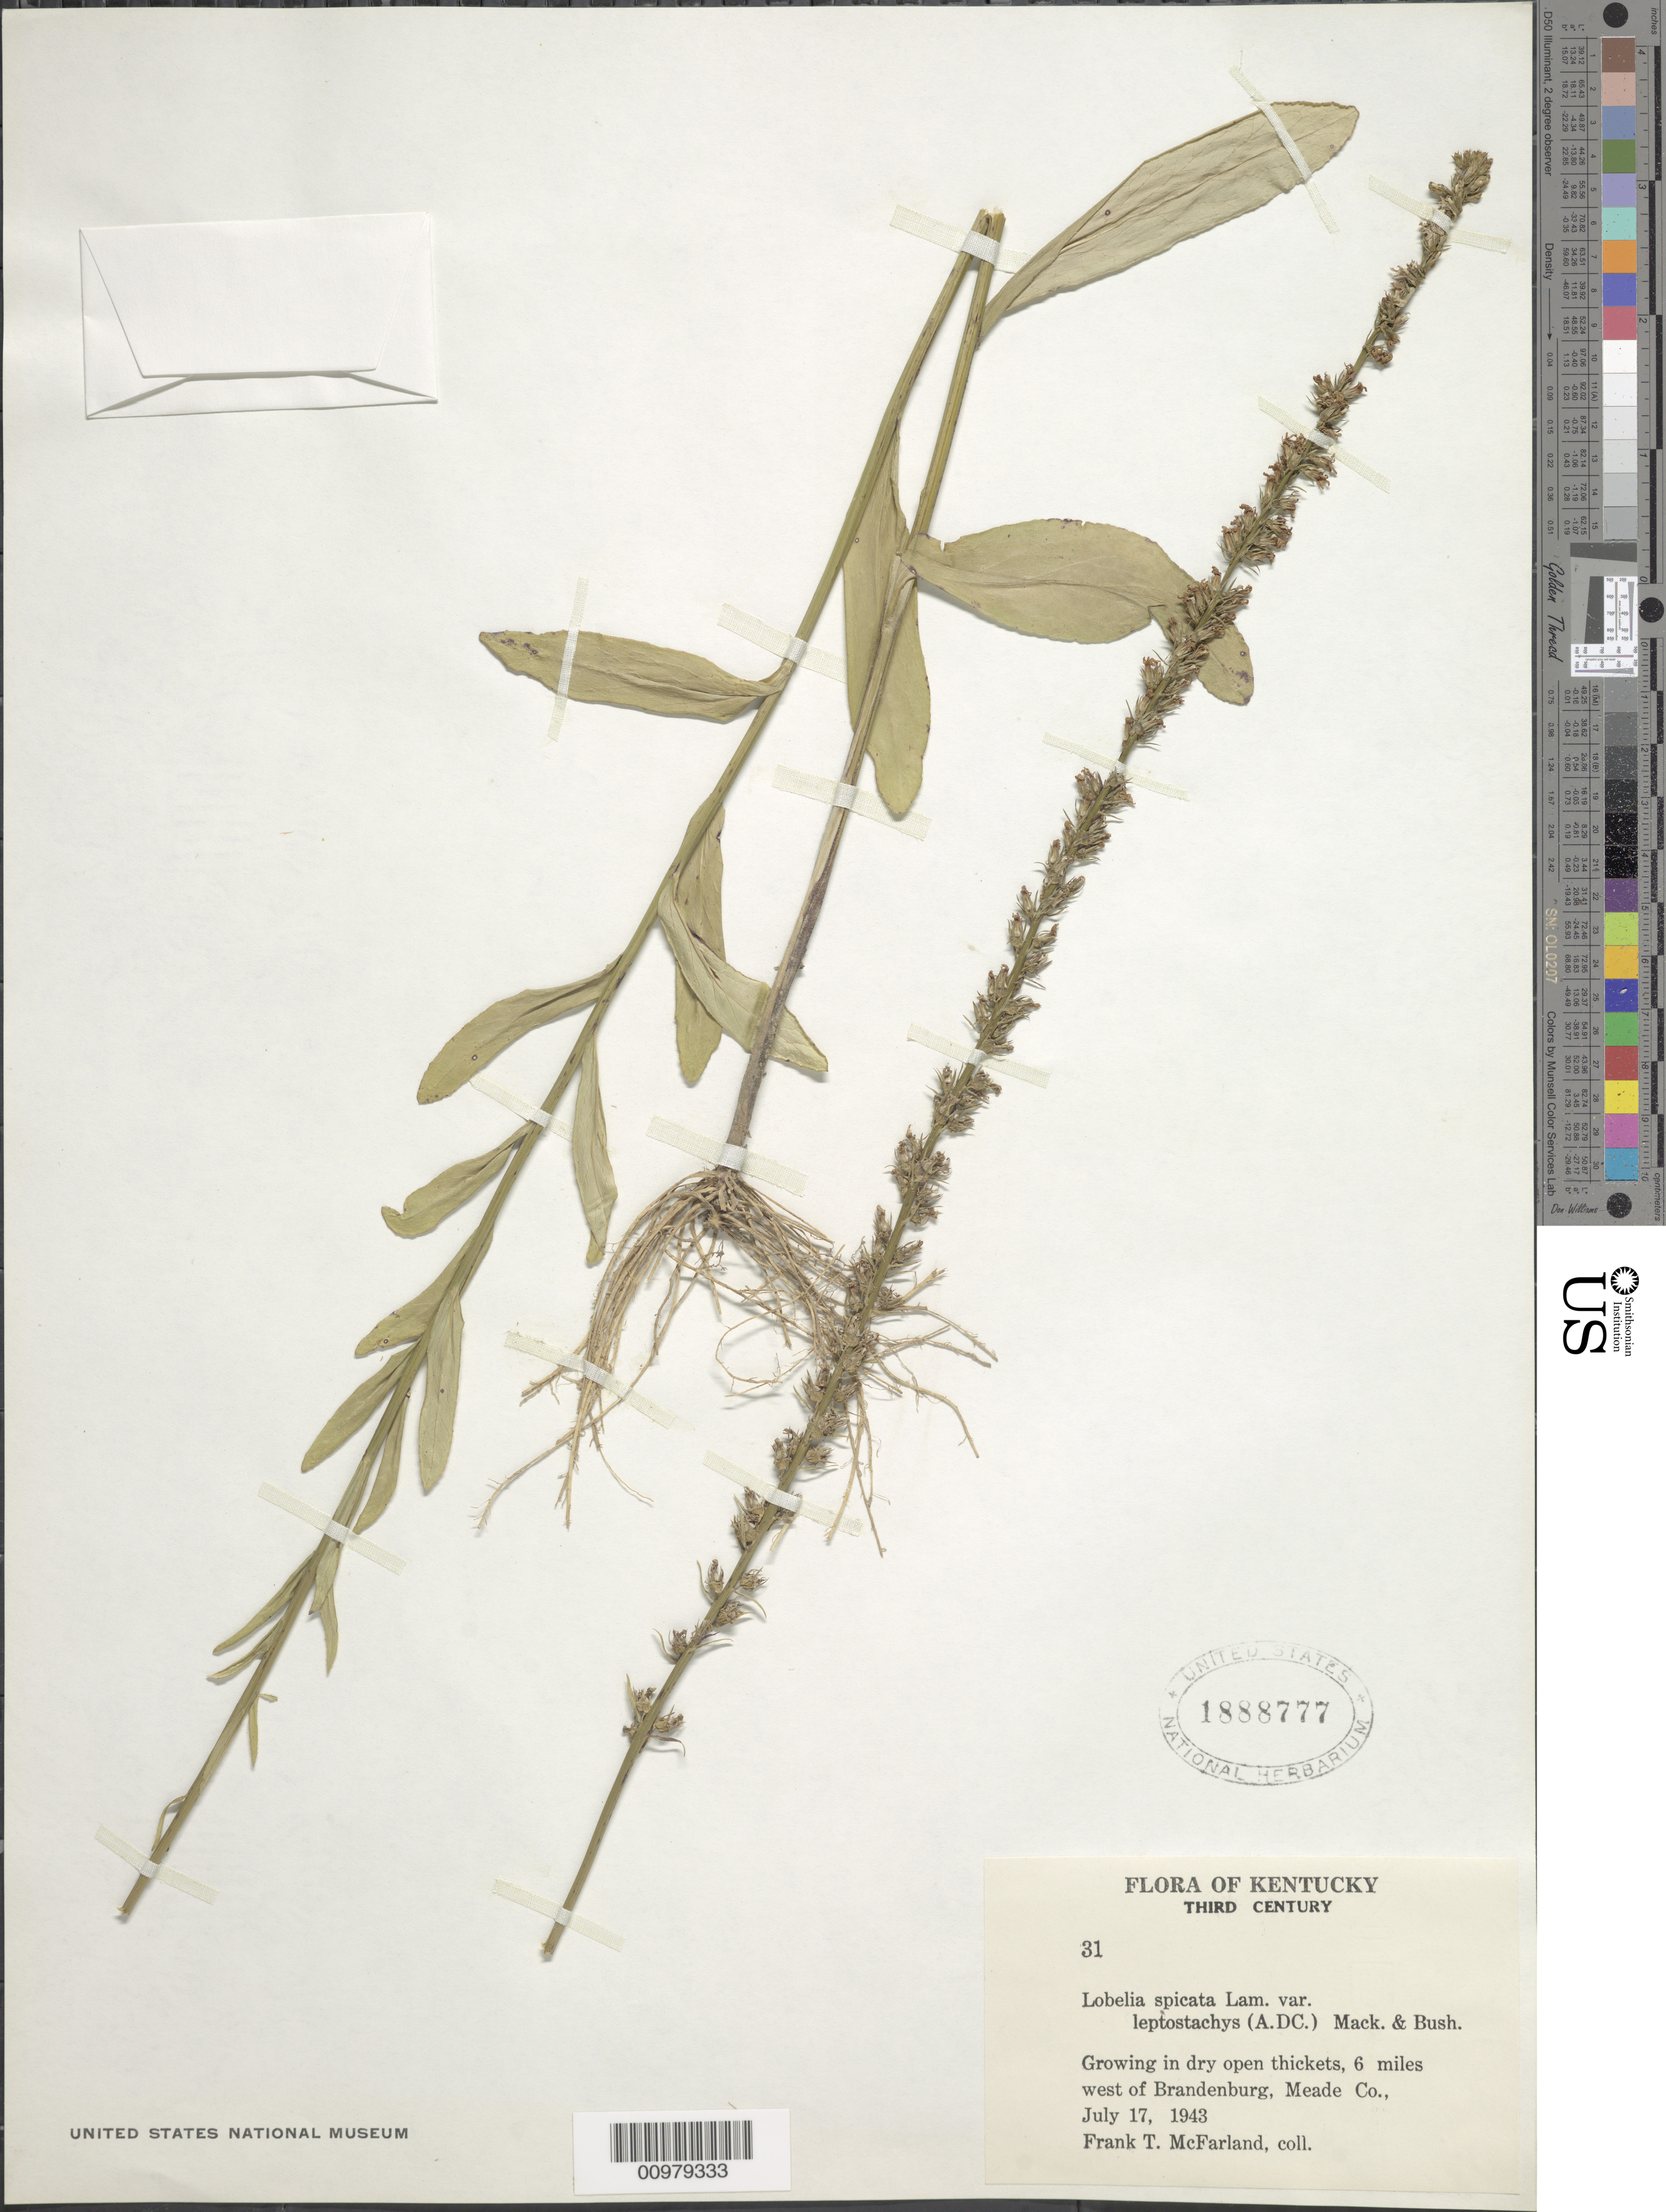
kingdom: Plantae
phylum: Tracheophyta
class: Magnoliopsida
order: Asterales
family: Campanulaceae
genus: Lobelia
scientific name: Lobelia spicata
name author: Lam.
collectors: F. McFarland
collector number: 31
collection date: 1943-07-17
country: United States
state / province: Kentucky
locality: Third Century. 6 miles west of Brandenburg, Meade Co.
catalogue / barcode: US 1888777